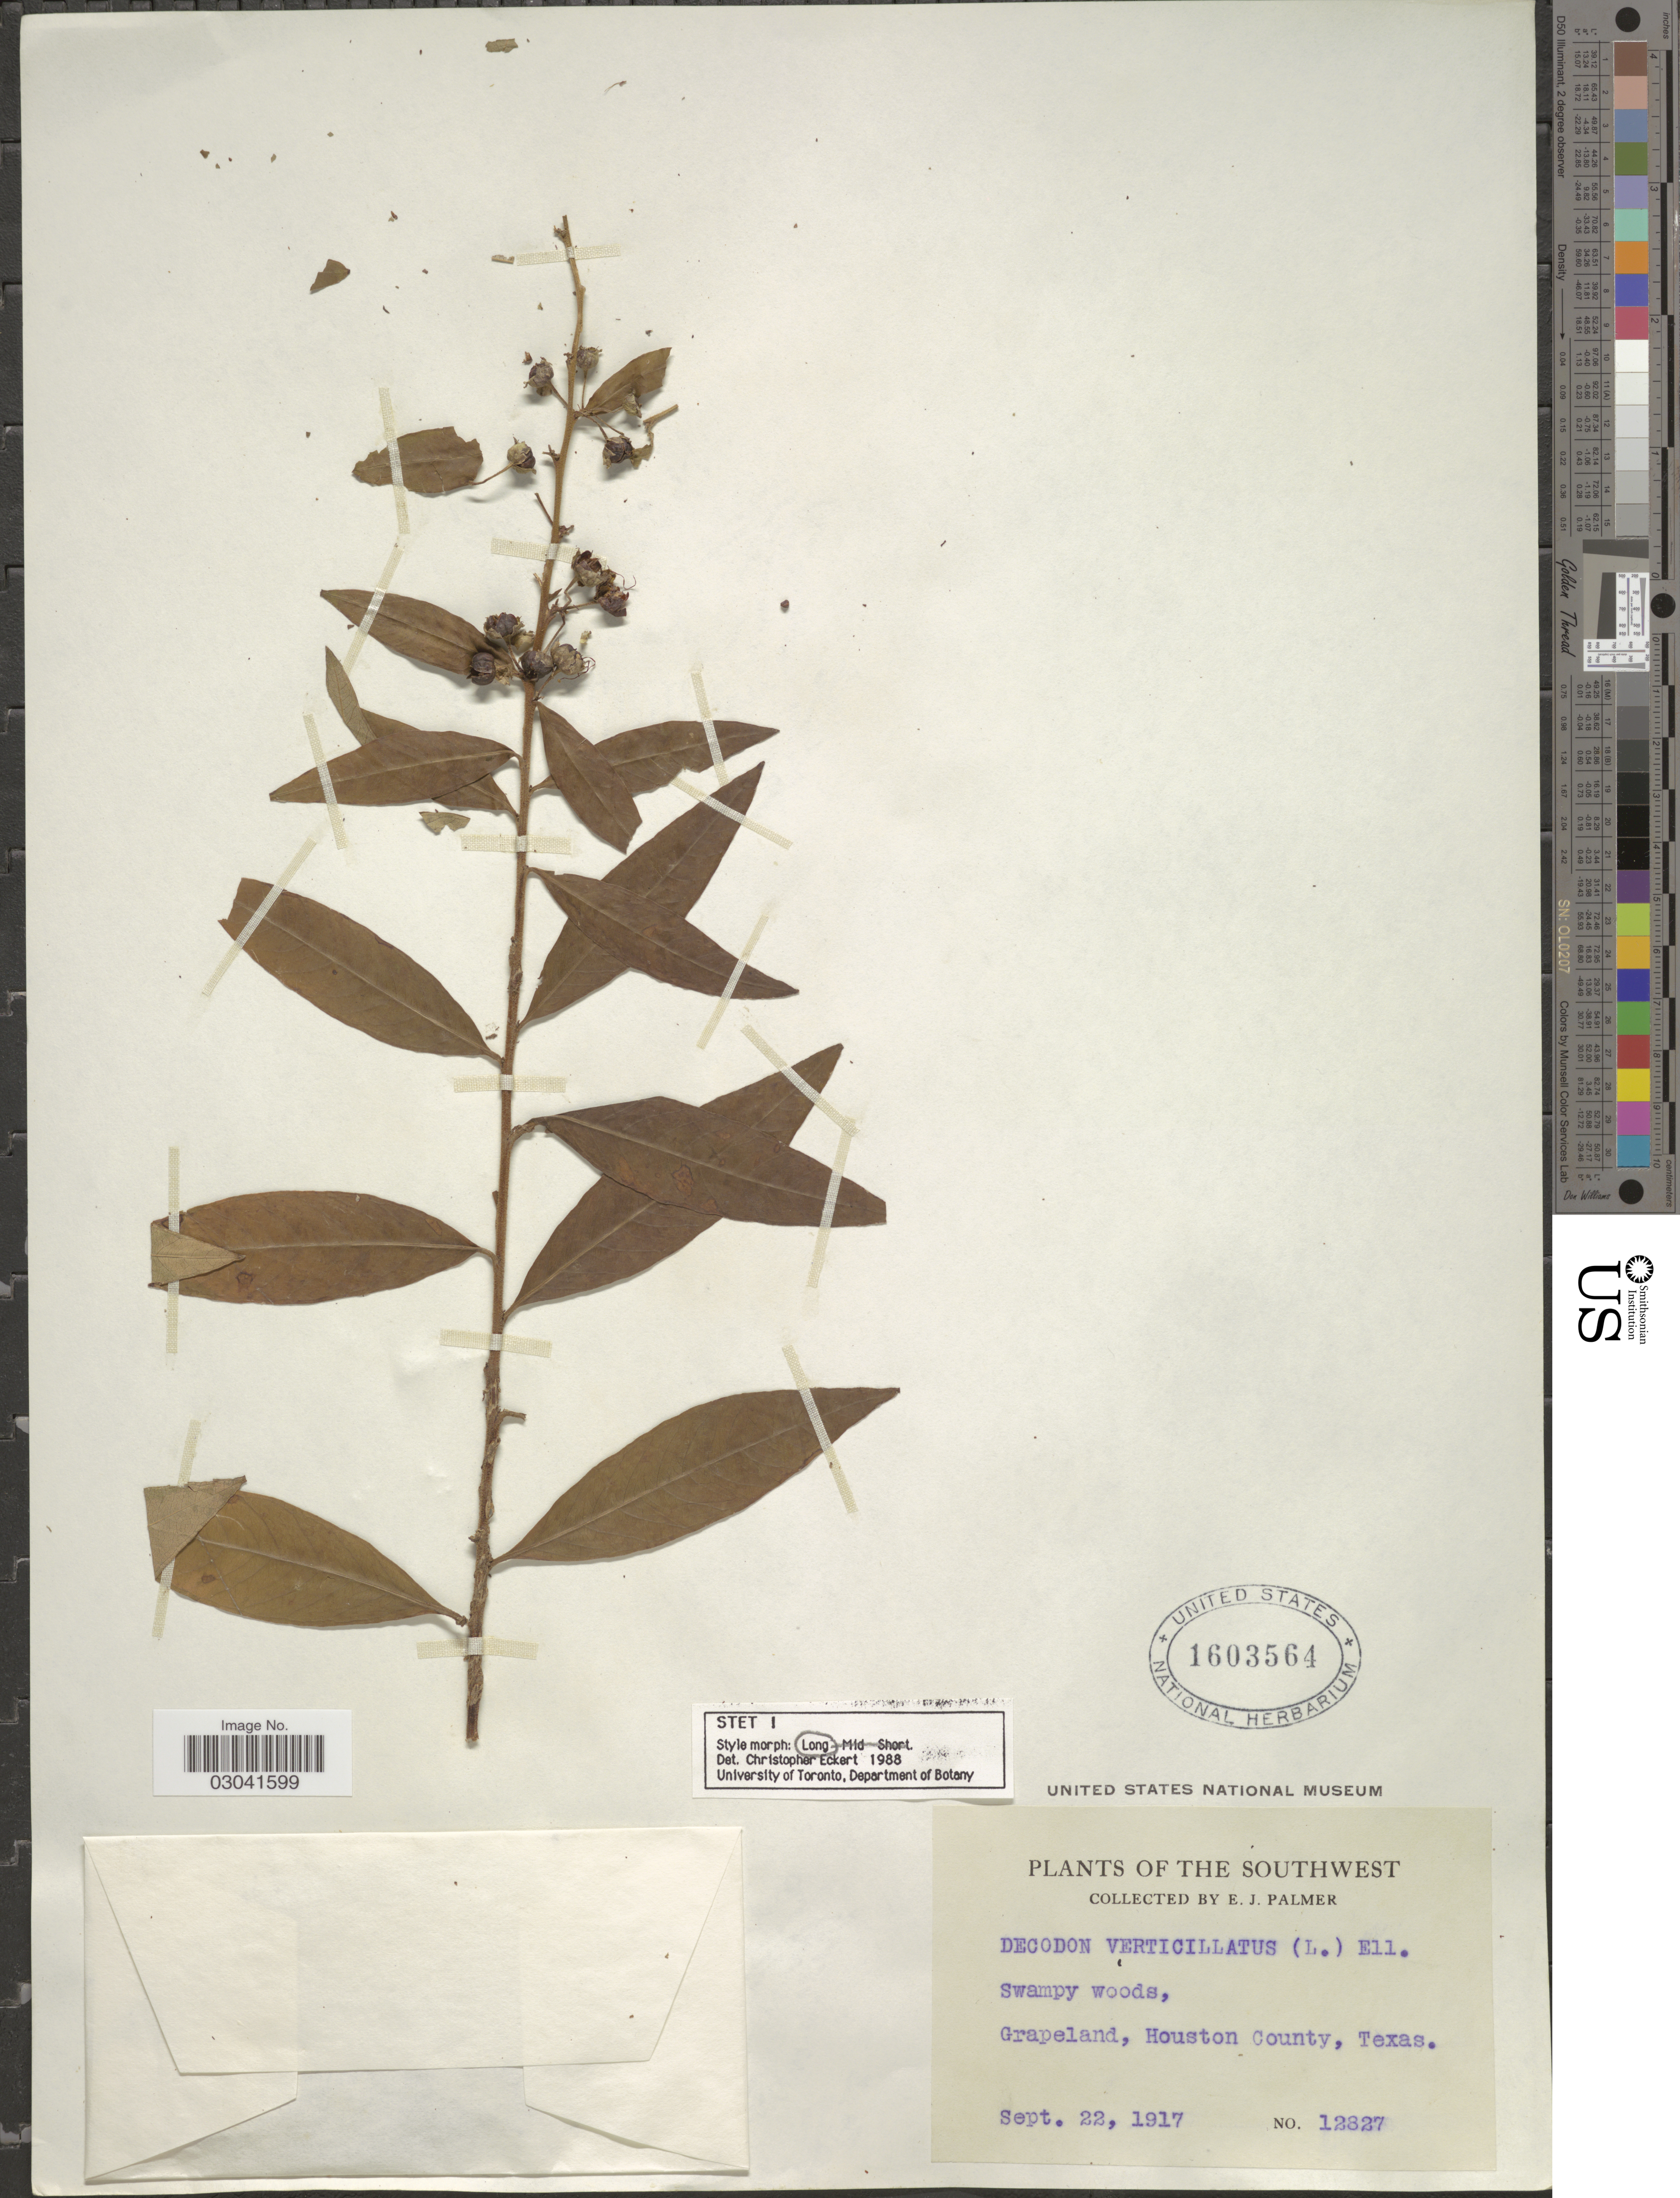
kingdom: Plantae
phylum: Tracheophyta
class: Magnoliopsida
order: Myrtales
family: Lythraceae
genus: Decodon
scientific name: Decodon verticillatus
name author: (L.) Elliott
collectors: E. J. Palmer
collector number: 12827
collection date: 1917-09-22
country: United States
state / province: Texas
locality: The Southwest. Grapeland, Houston County.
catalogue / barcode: US 1603564